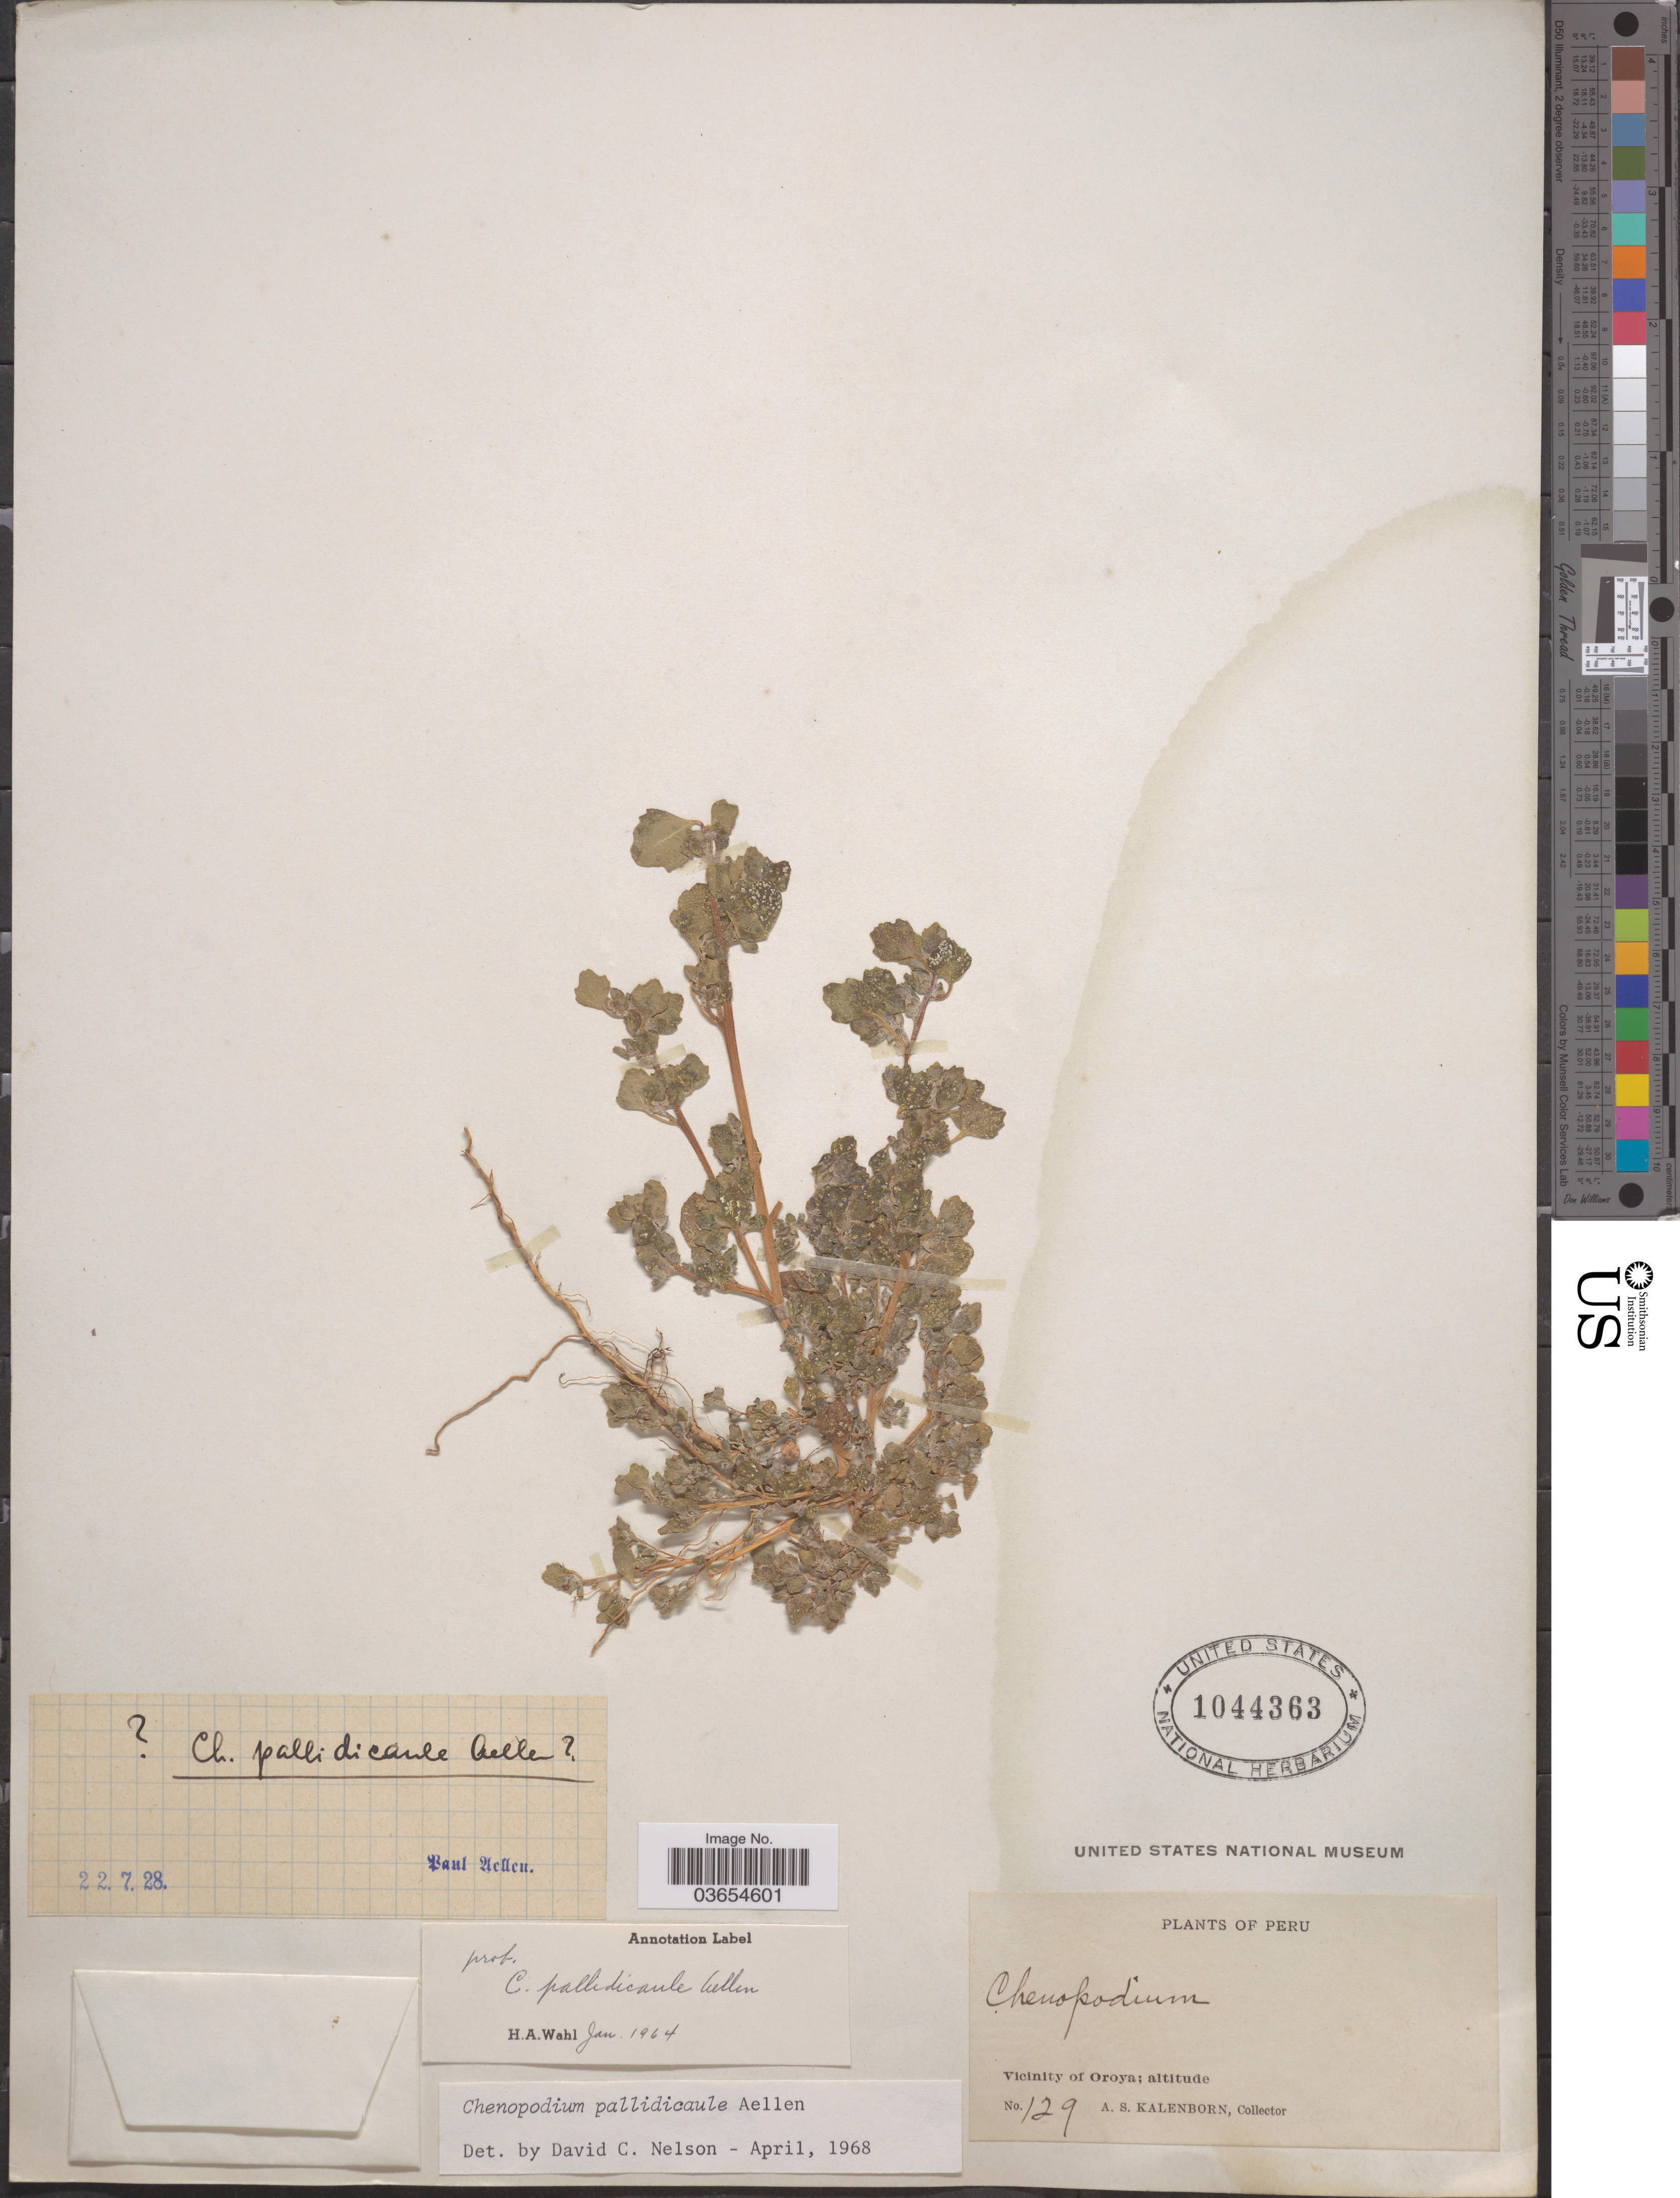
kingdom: Plantae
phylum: Tracheophyta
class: Magnoliopsida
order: Caryophyllales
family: Amaranthaceae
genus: Chenopodium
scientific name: Chenopodium pallidicaule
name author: Aellen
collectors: A. Kalenborn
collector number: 129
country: Peru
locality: Vicinity of Oroya.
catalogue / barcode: US 1044363